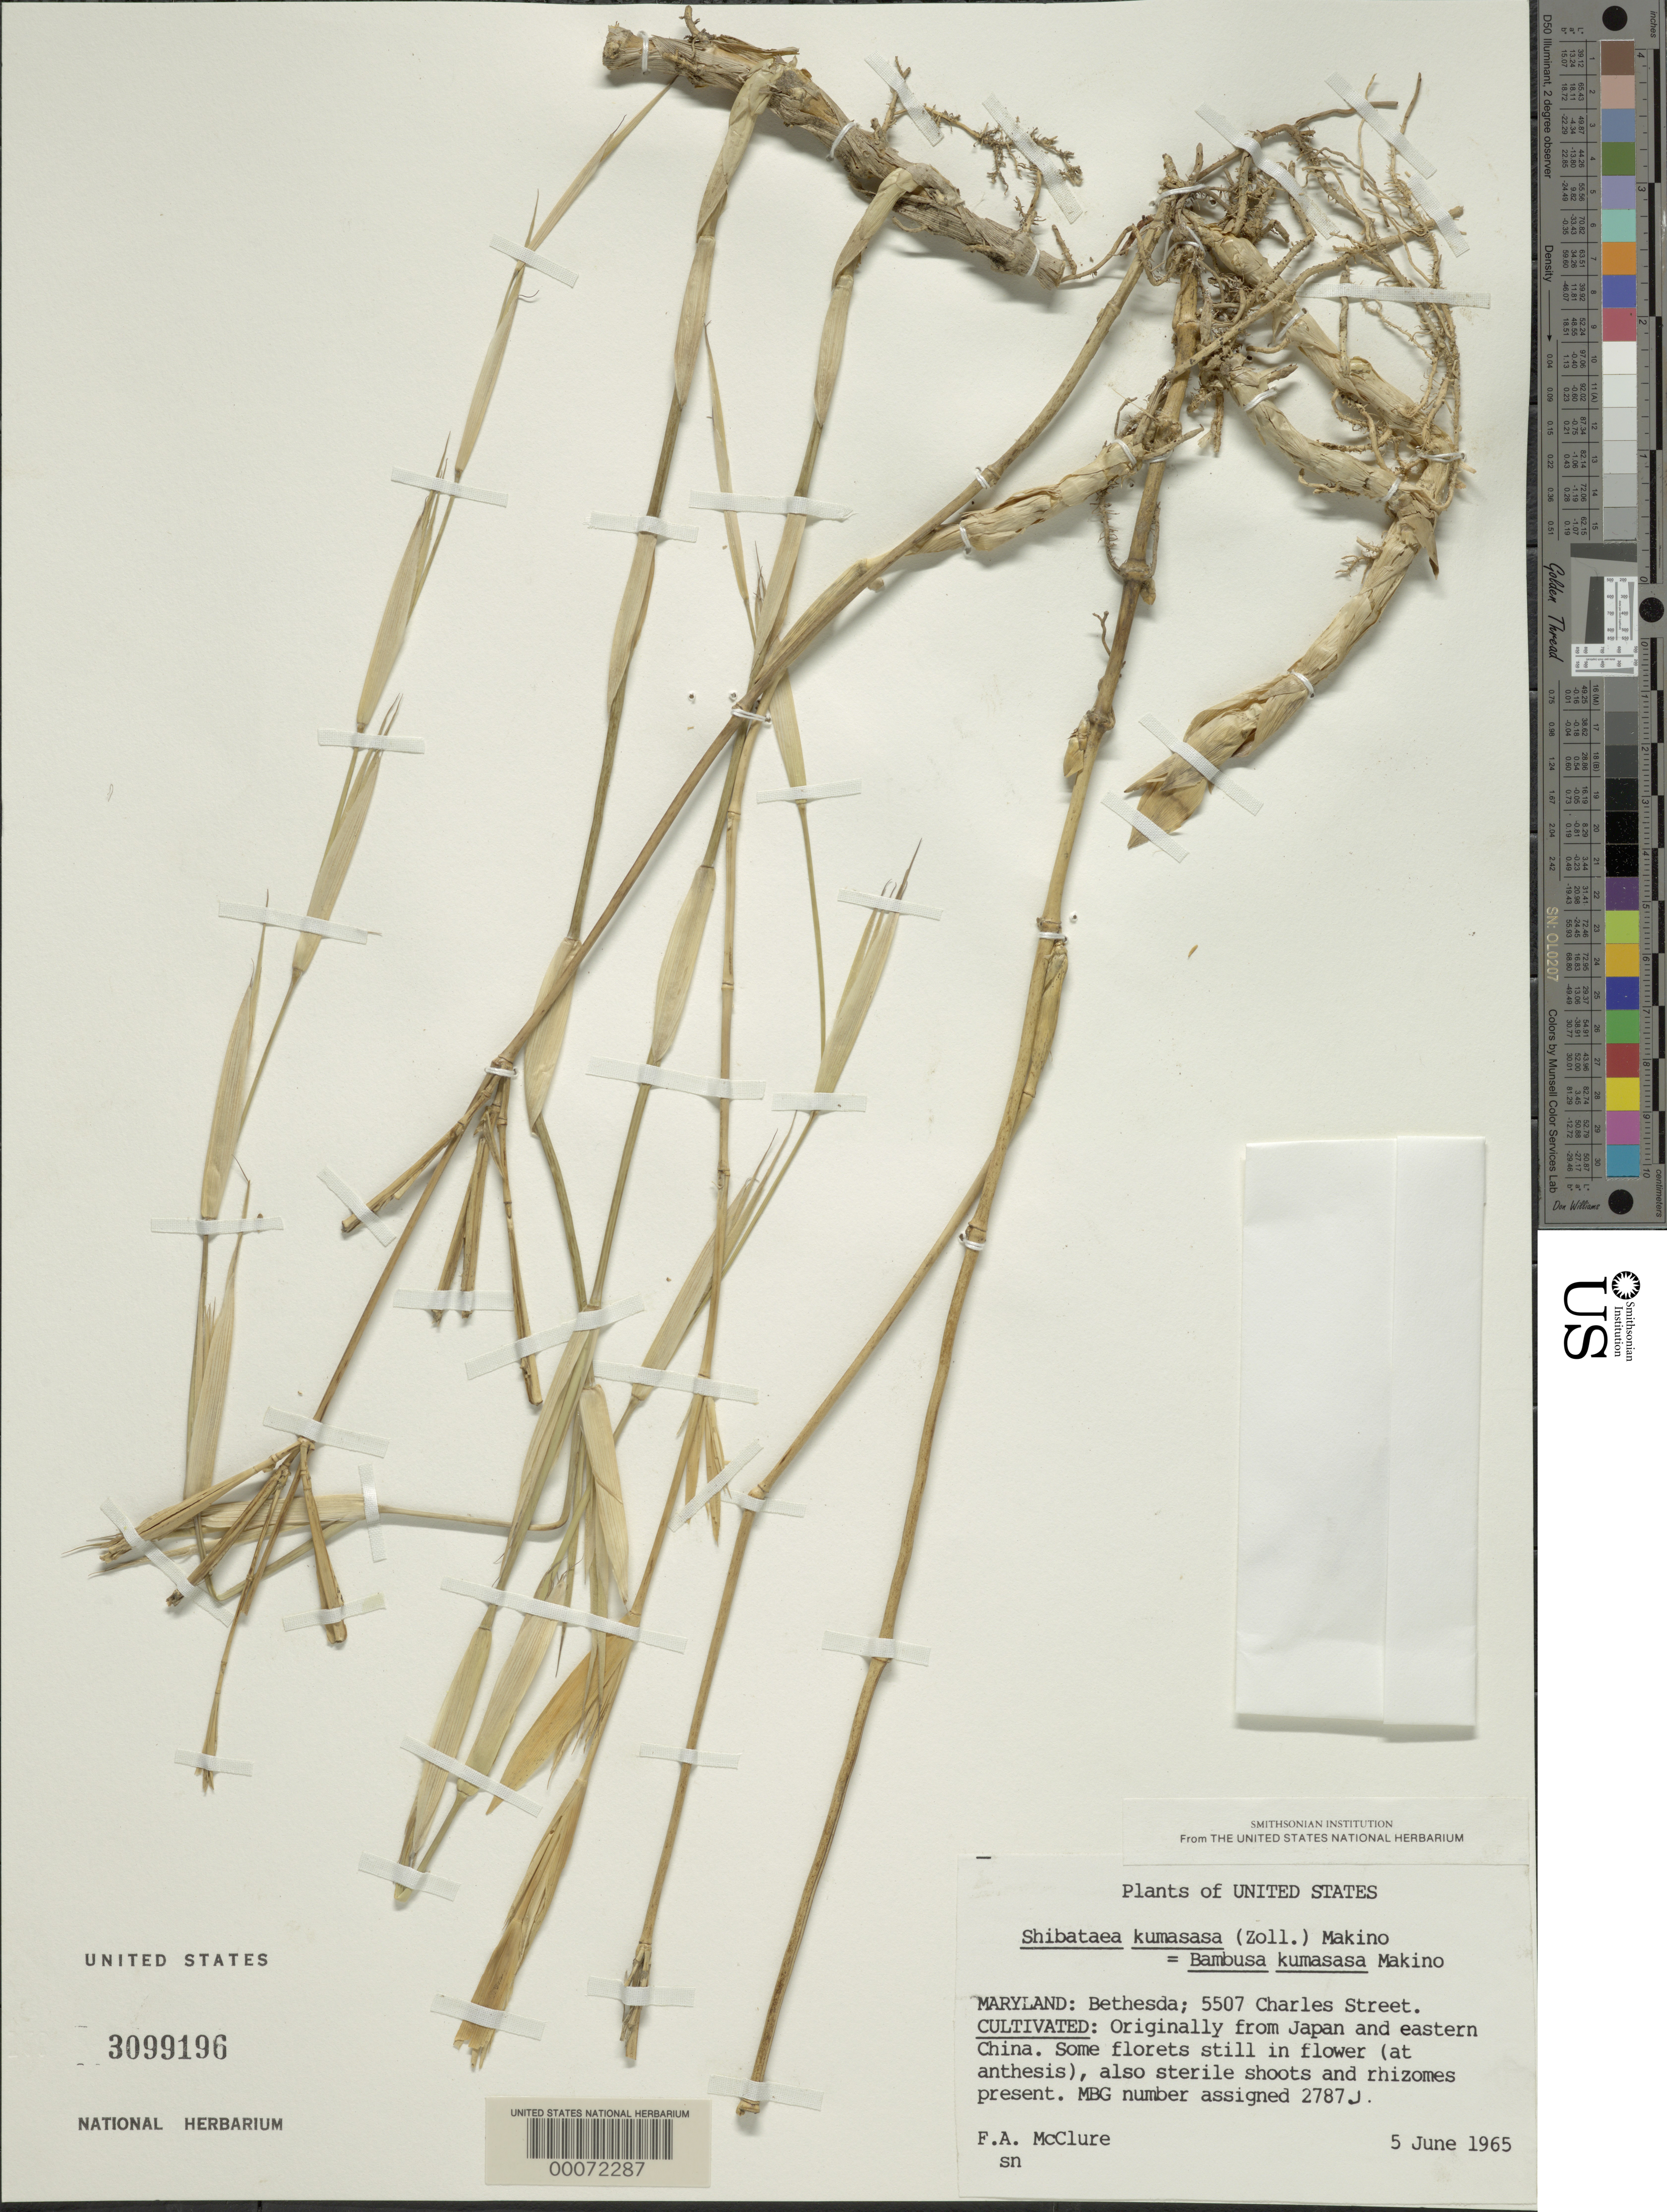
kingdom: Plantae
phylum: Tracheophyta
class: Liliopsida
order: Poales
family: Poaceae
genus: Bambusa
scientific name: Bambusa kumasasa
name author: Zoll.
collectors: F. A. McClure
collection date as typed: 05 Jun 1965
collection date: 1965-06-05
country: United States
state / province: Maryland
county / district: Montgomery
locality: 5507 Charles Street, Bethesda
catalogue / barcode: US 3099196